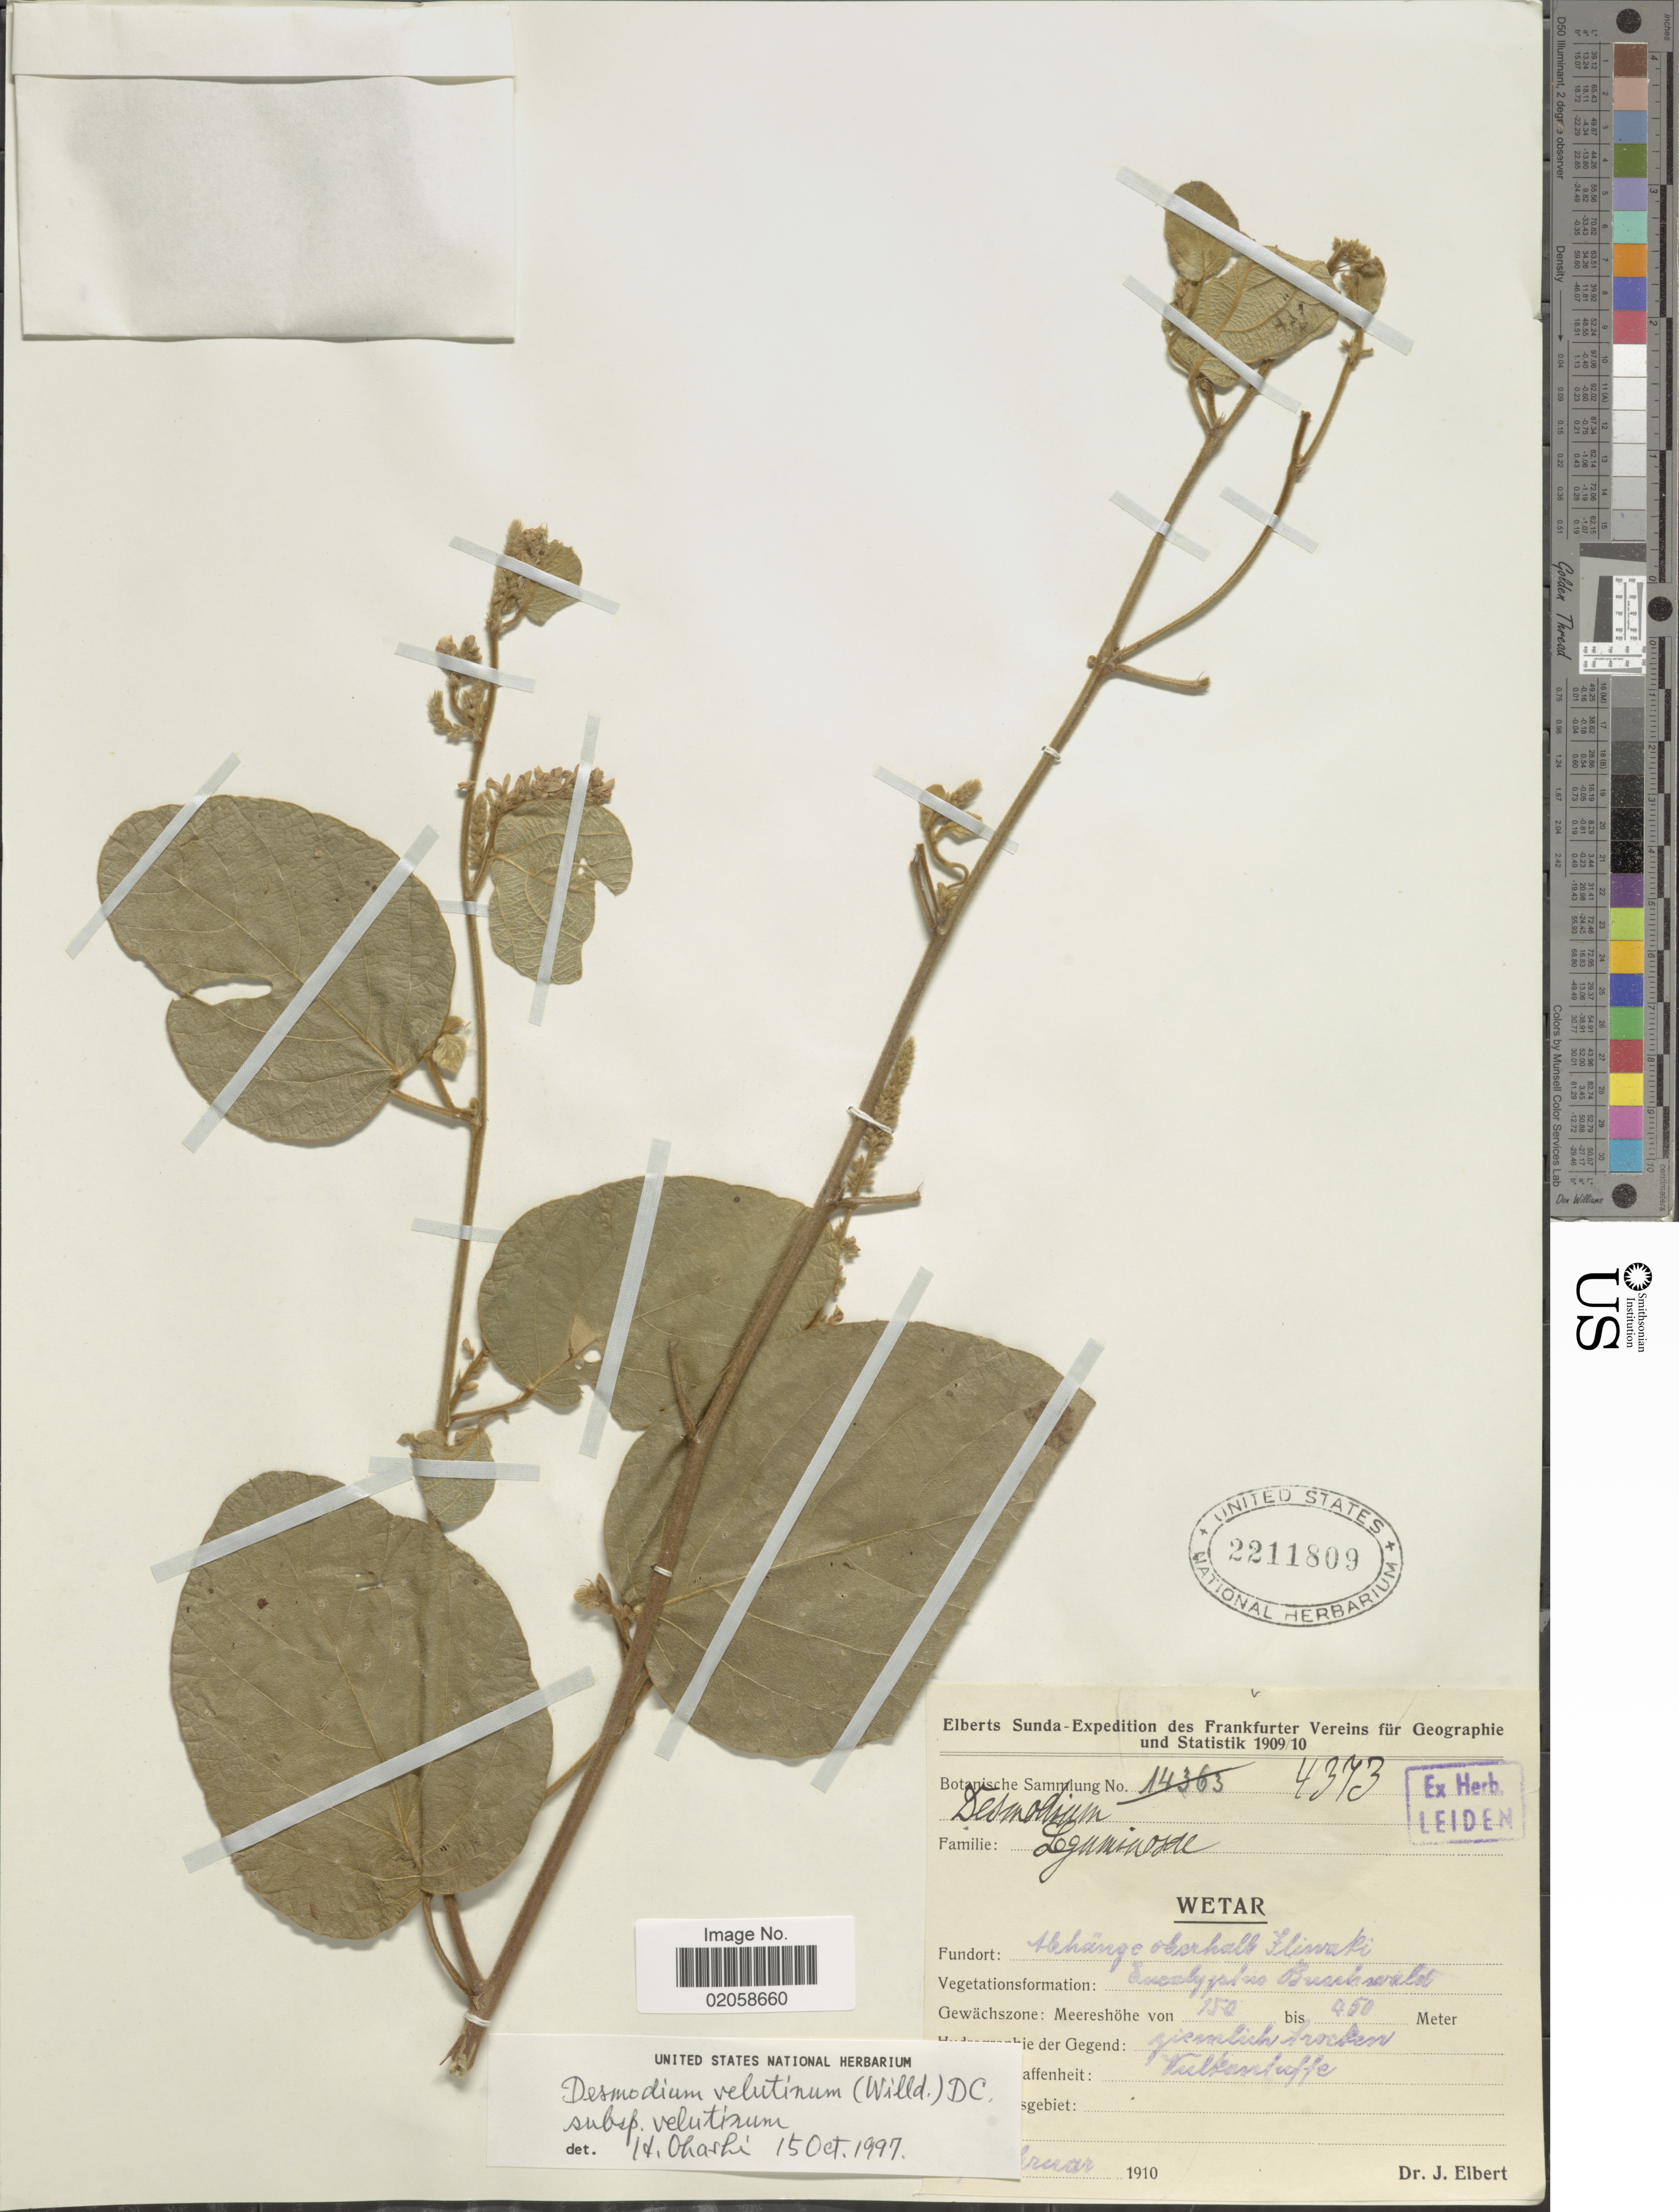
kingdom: Plantae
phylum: Tracheophyta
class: Magnoliopsida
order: Fabales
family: Fabaceae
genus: Polhillides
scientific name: Polhillides velutina subsp. velutina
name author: (Willd.) H. Ohashi & K. Ohashi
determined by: Strong, Mark T., (BOT), Smithsonian Institution - National Museum of Natural History (UNITED STATES)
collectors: J. Elbert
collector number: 4373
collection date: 1910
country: Indonesia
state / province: Maluku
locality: Wetar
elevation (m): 150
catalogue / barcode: US 2211809